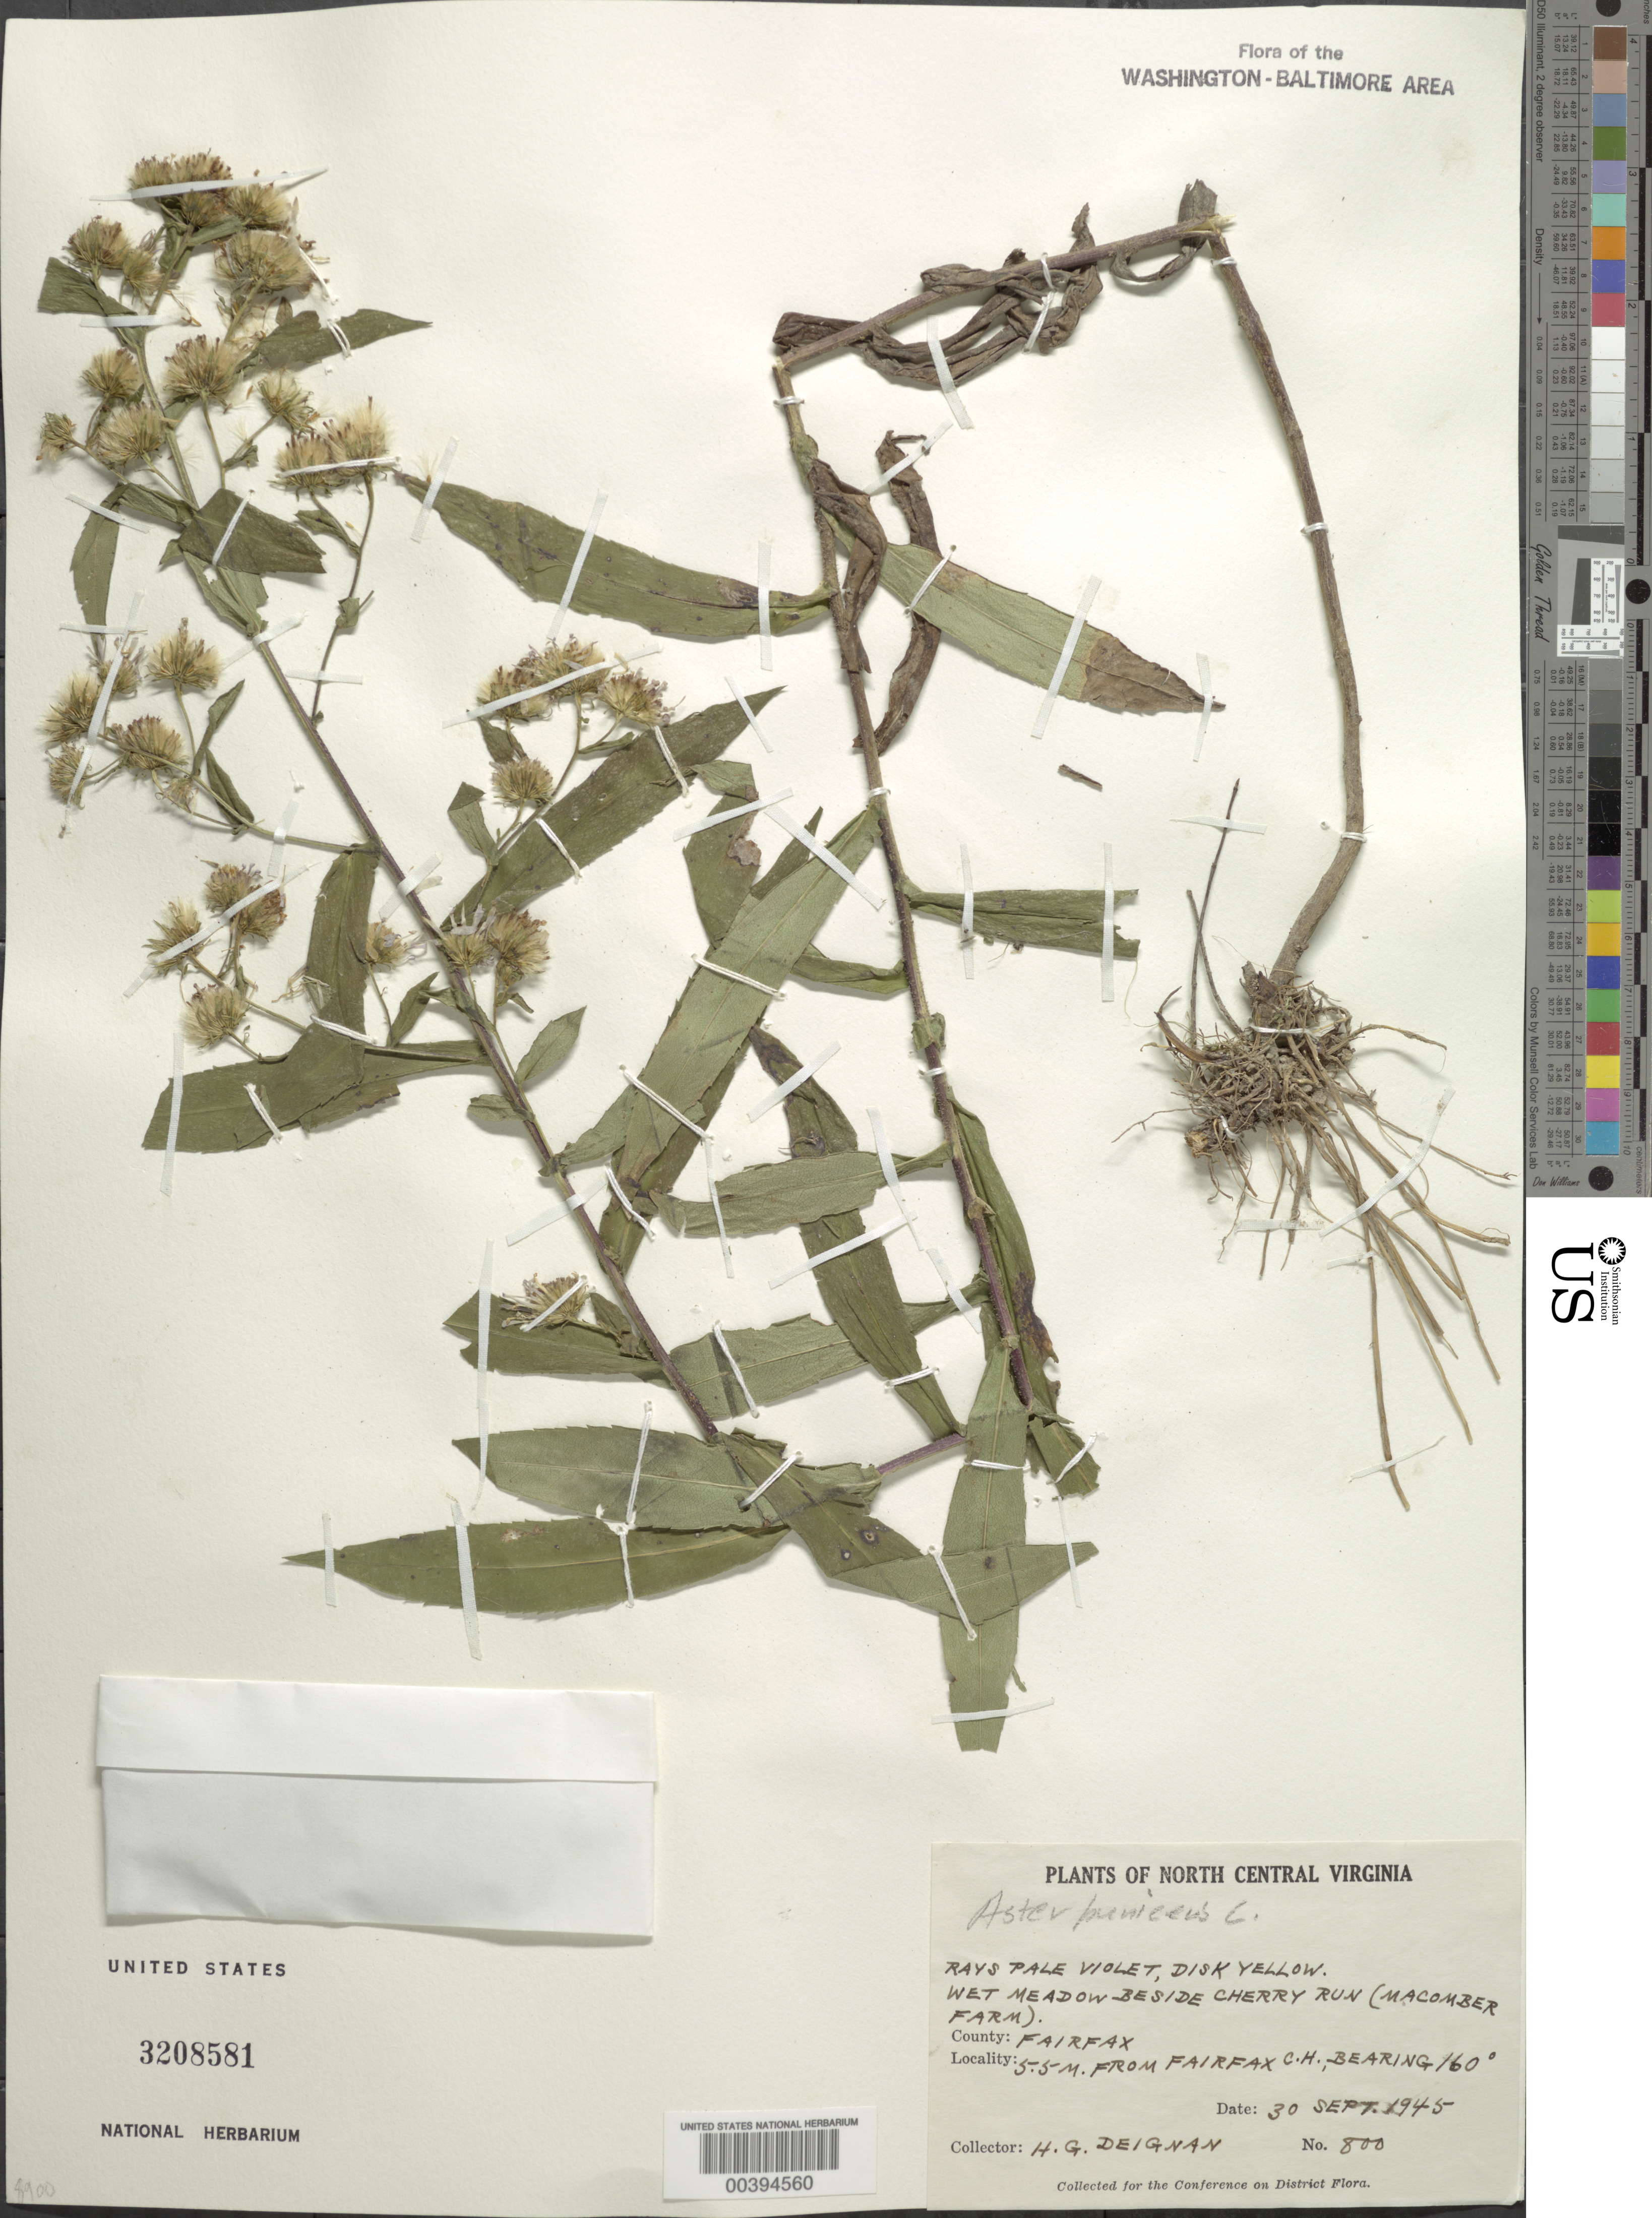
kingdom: Plantae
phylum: Tracheophyta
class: Magnoliopsida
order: Asterales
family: Asteraceae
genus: Symphyotrichum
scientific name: Symphyotrichum puniceum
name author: (L.) Á. Löve & D. Löve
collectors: H. Deignan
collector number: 800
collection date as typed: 30 Sep 1945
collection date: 1945-09-30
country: United States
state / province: Virginia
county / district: Fairfax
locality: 5.5 M from Fairfax County Court House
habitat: Wet meadow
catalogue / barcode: US 3208581